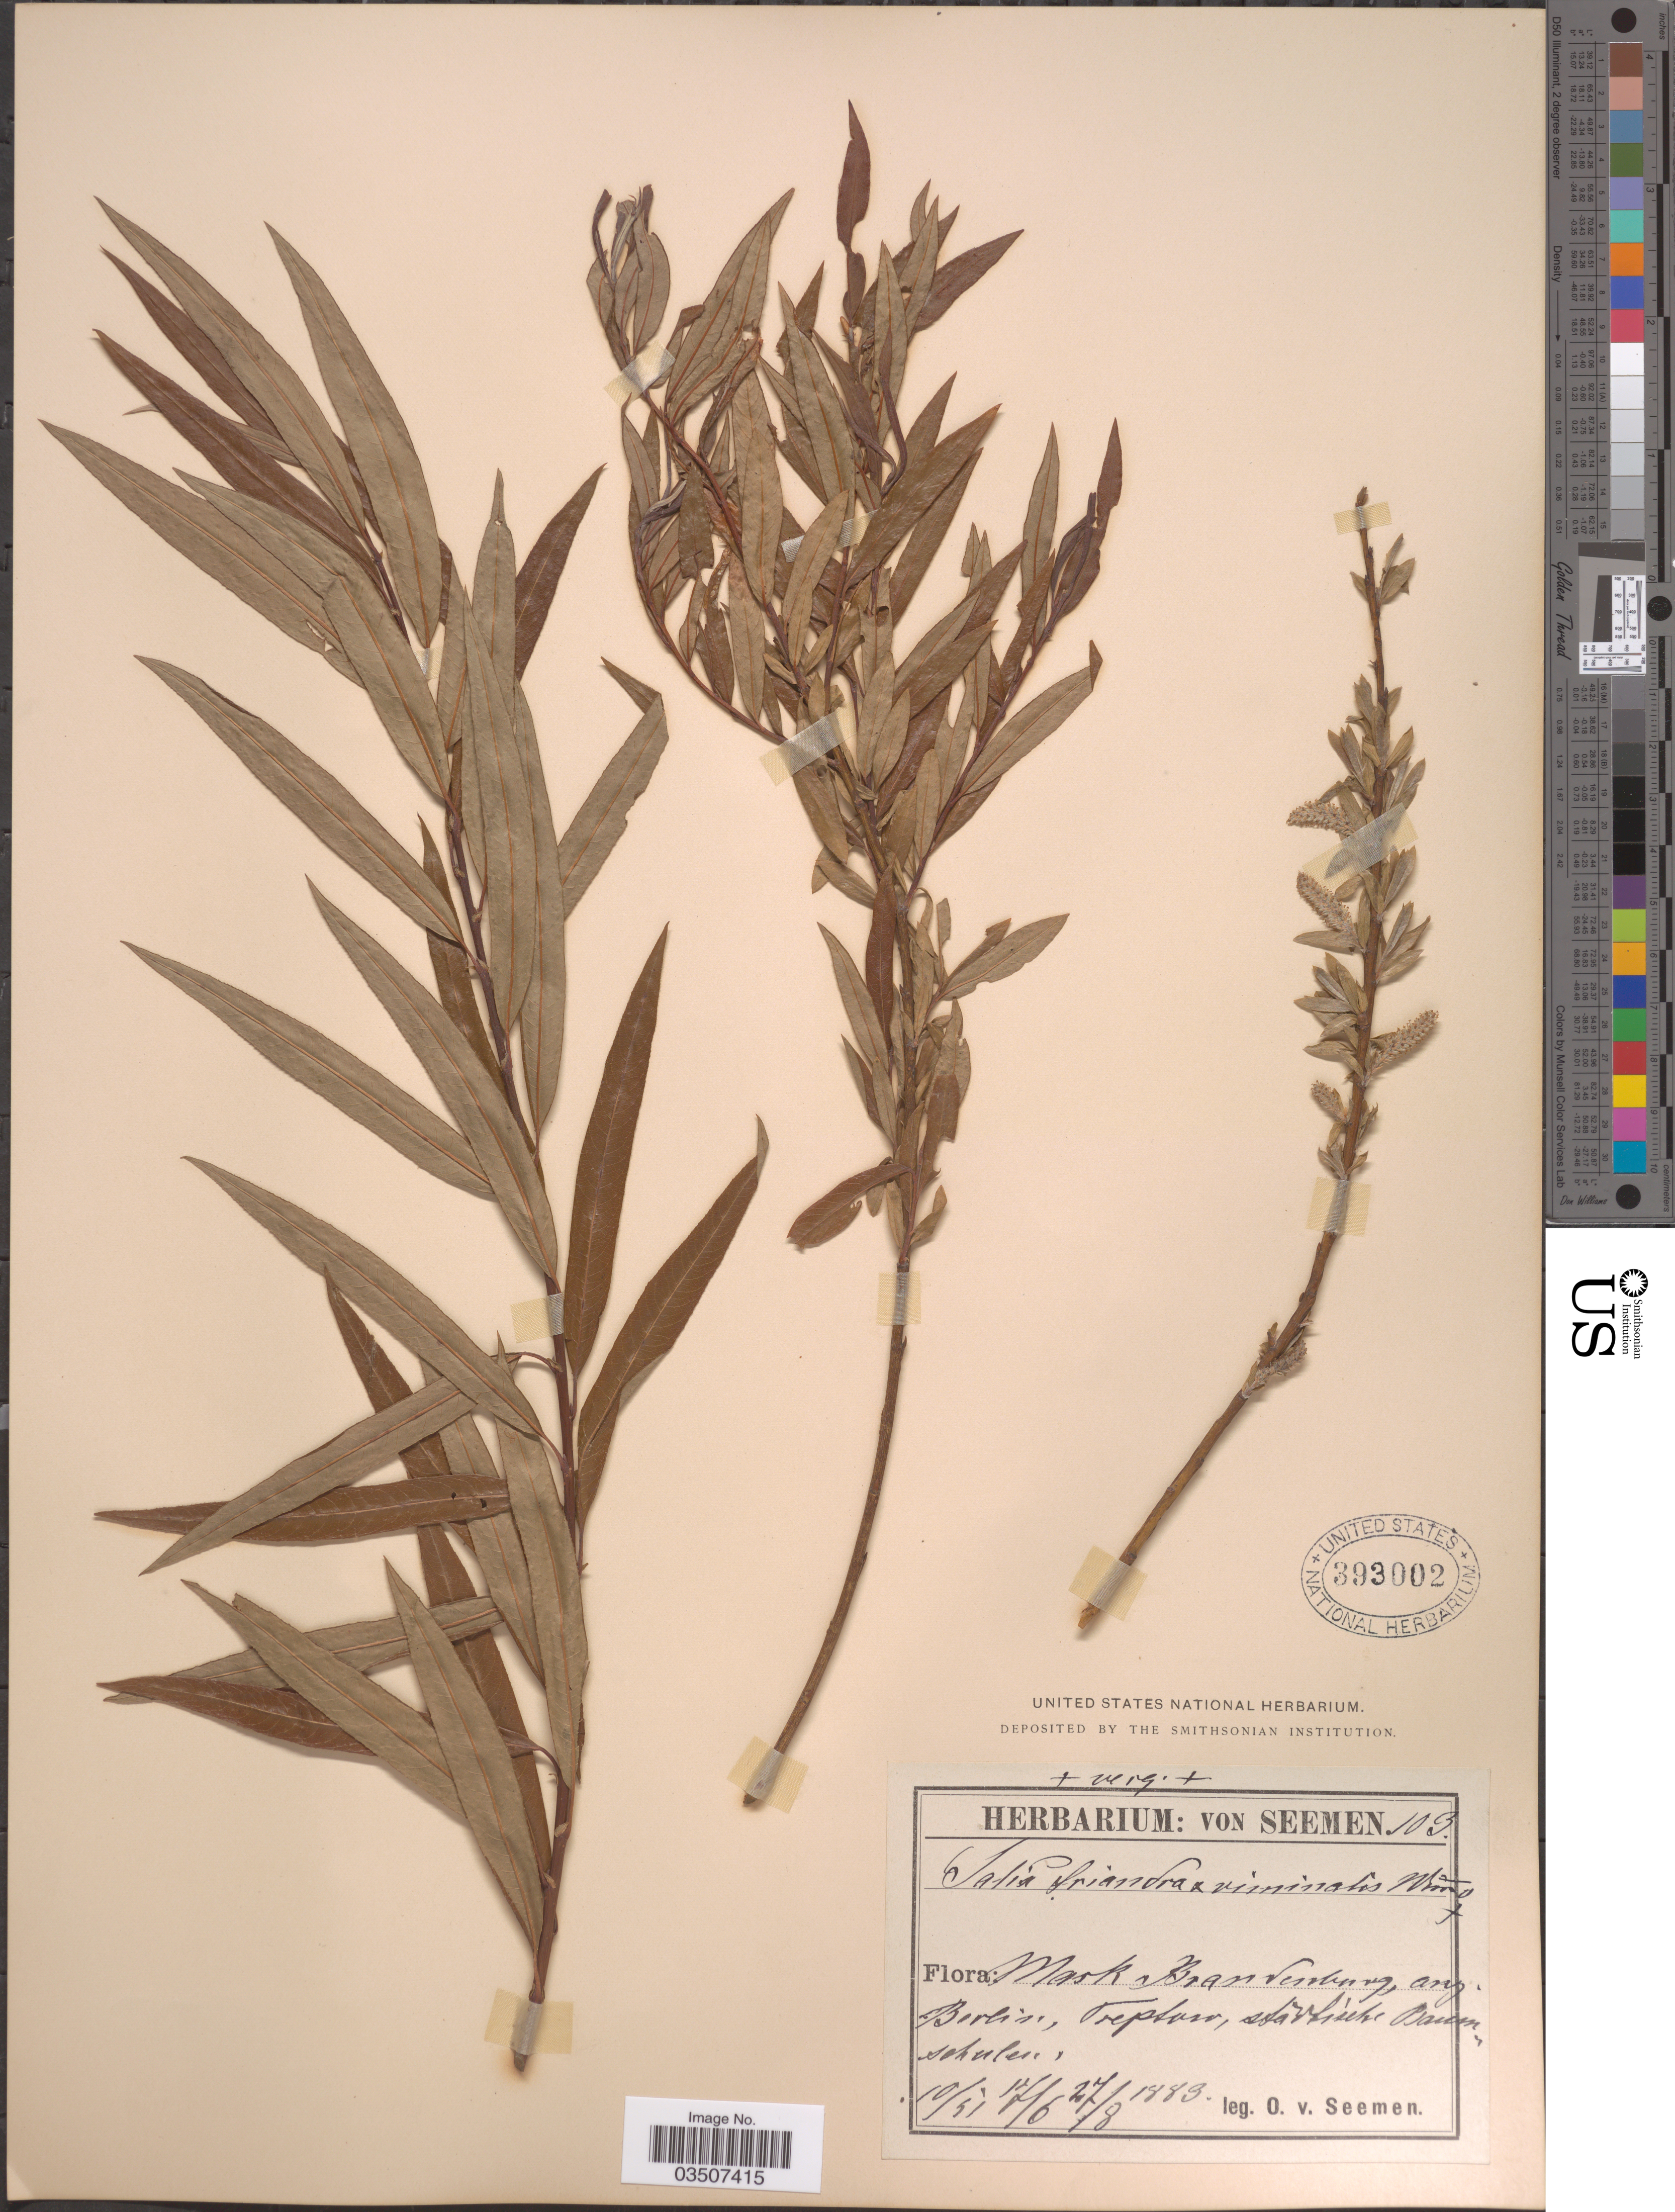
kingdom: Plantae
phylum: Tracheophyta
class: Magnoliopsida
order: Malpighiales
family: Salicaceae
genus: Salix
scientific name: Salix triandra x S. viminalis L.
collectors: K. O. von Seemen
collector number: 103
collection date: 1883-05-10/1883-08-27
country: Germany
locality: Mark Brandenburg, ang. Berlin, Treptow, starkishe Baum, schulens. [interpreted]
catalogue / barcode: US 393002